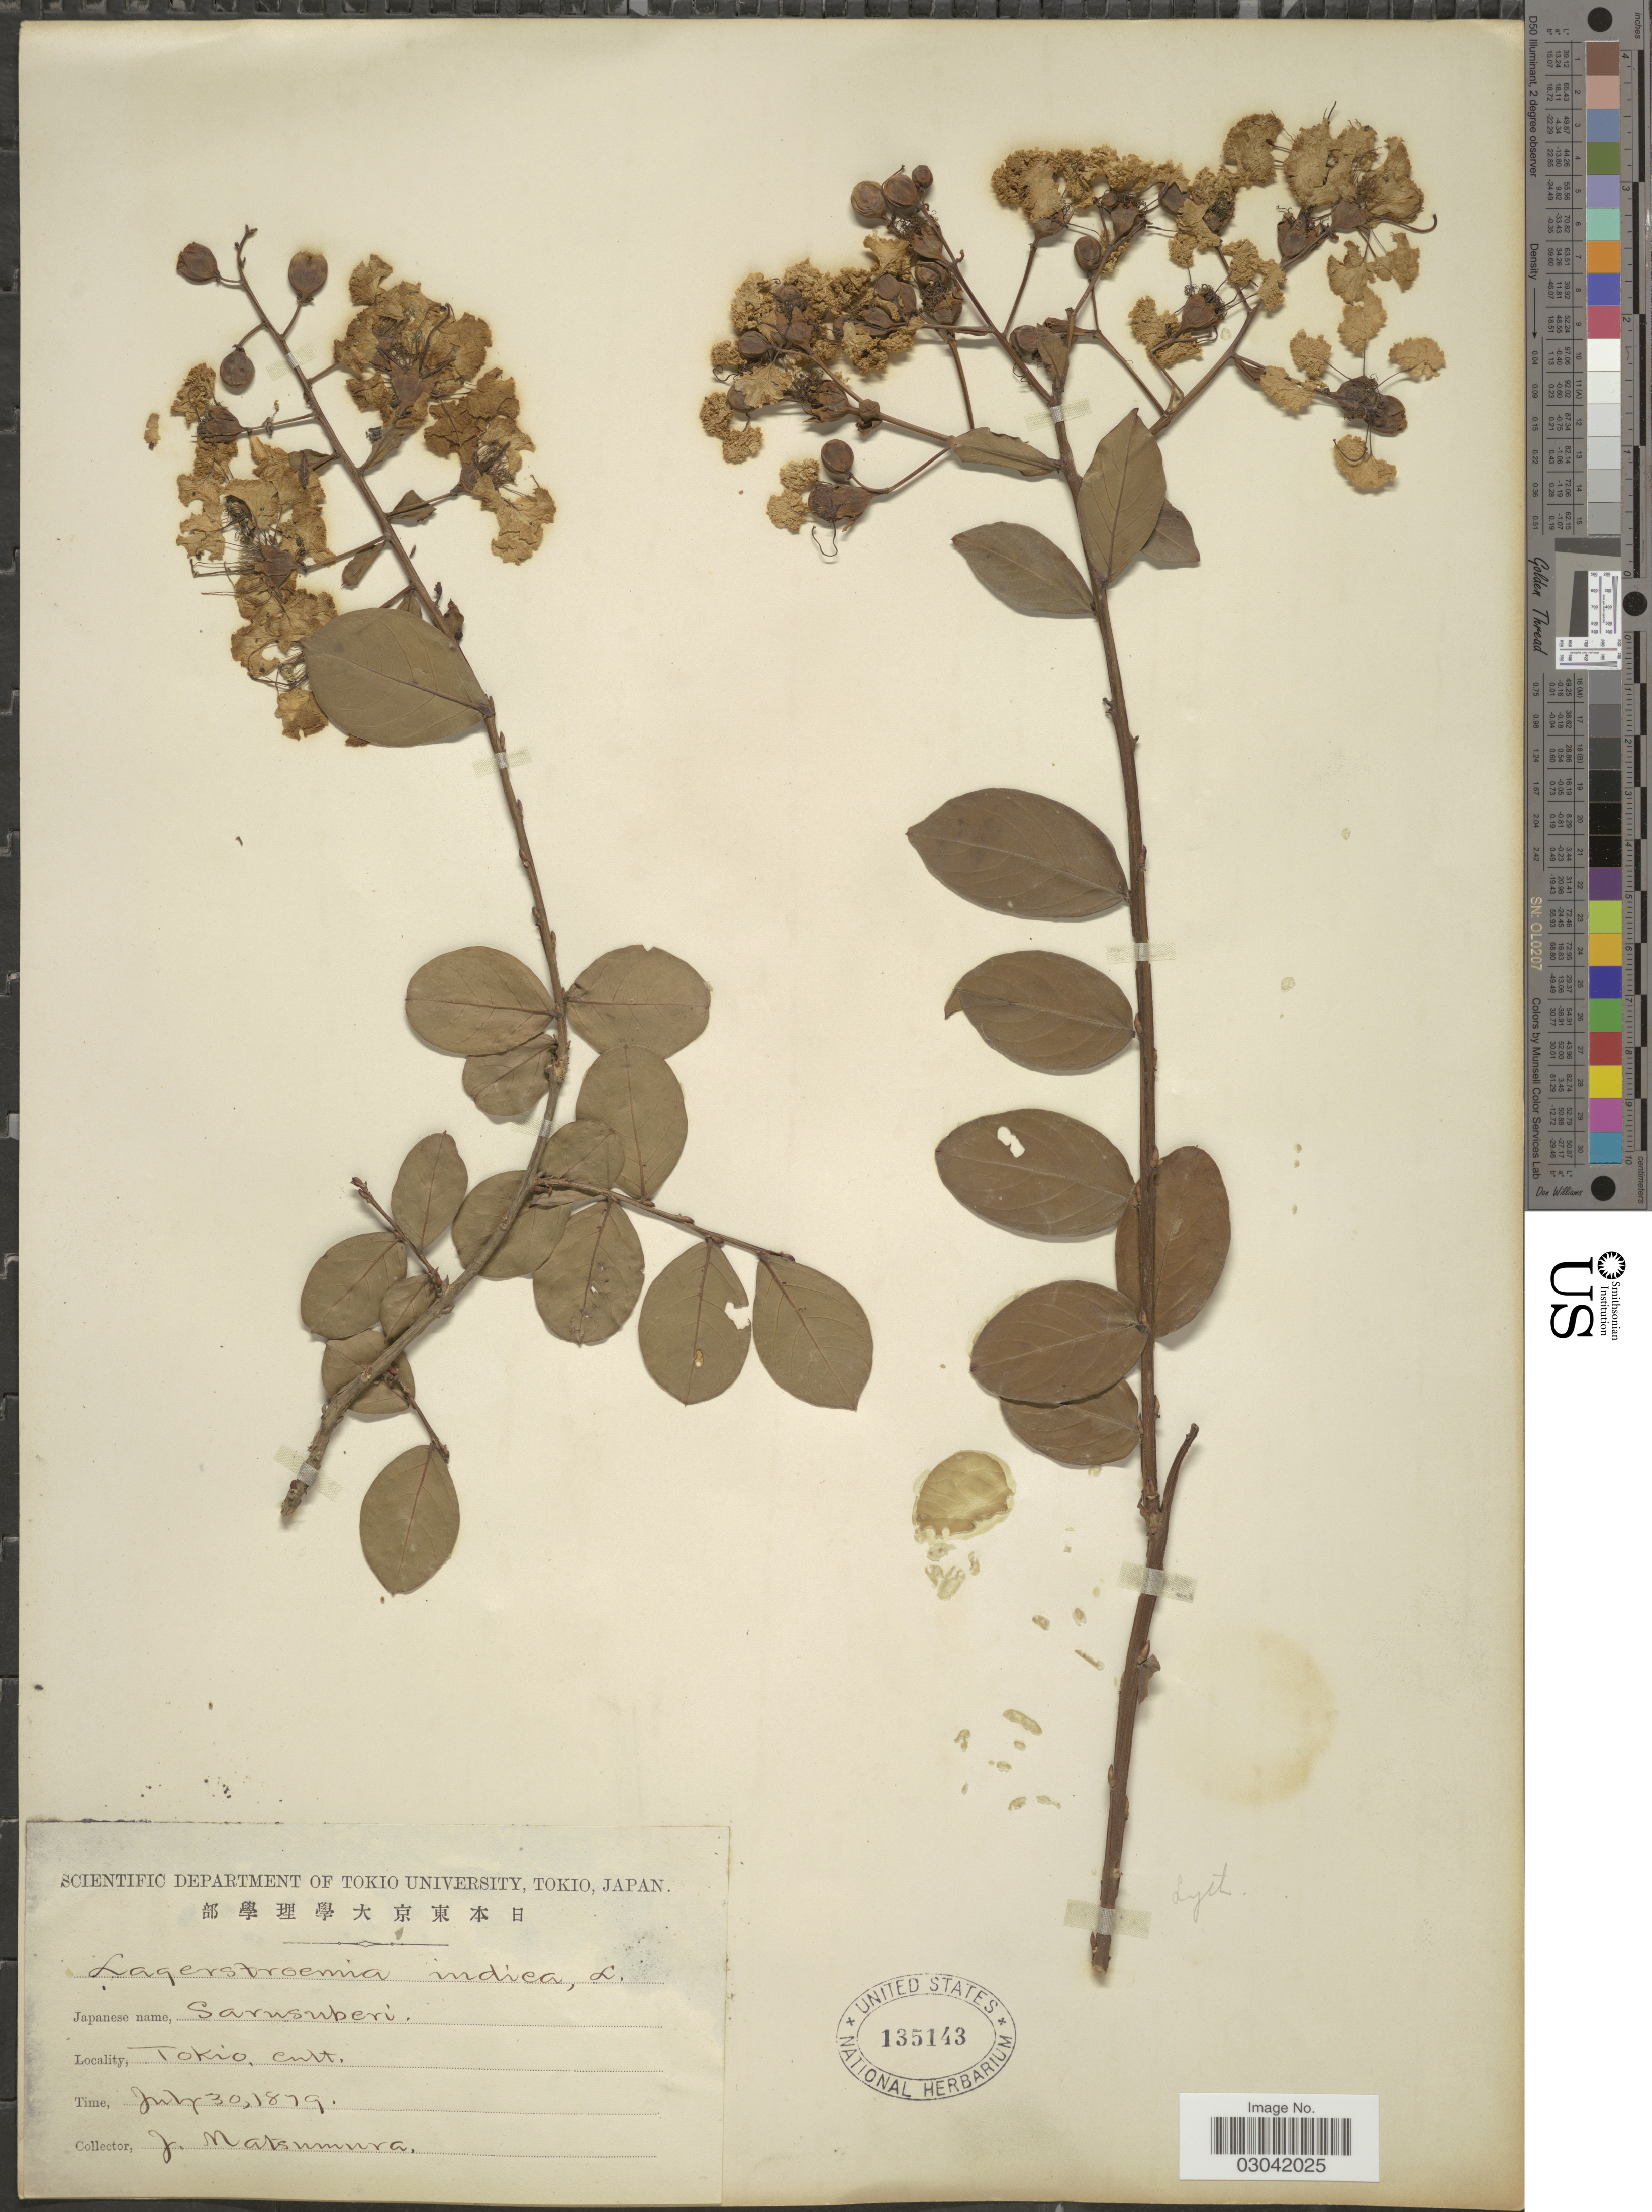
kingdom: Plantae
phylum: Tracheophyta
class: Magnoliopsida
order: Myrtales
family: Lythraceae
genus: Lagerstroemia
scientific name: Lagerstroemia indica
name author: L.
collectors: J. Matsumura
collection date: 1879-07-30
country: Japan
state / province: Tokyo, Federal City of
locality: Tokio, cult.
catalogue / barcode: US 135143